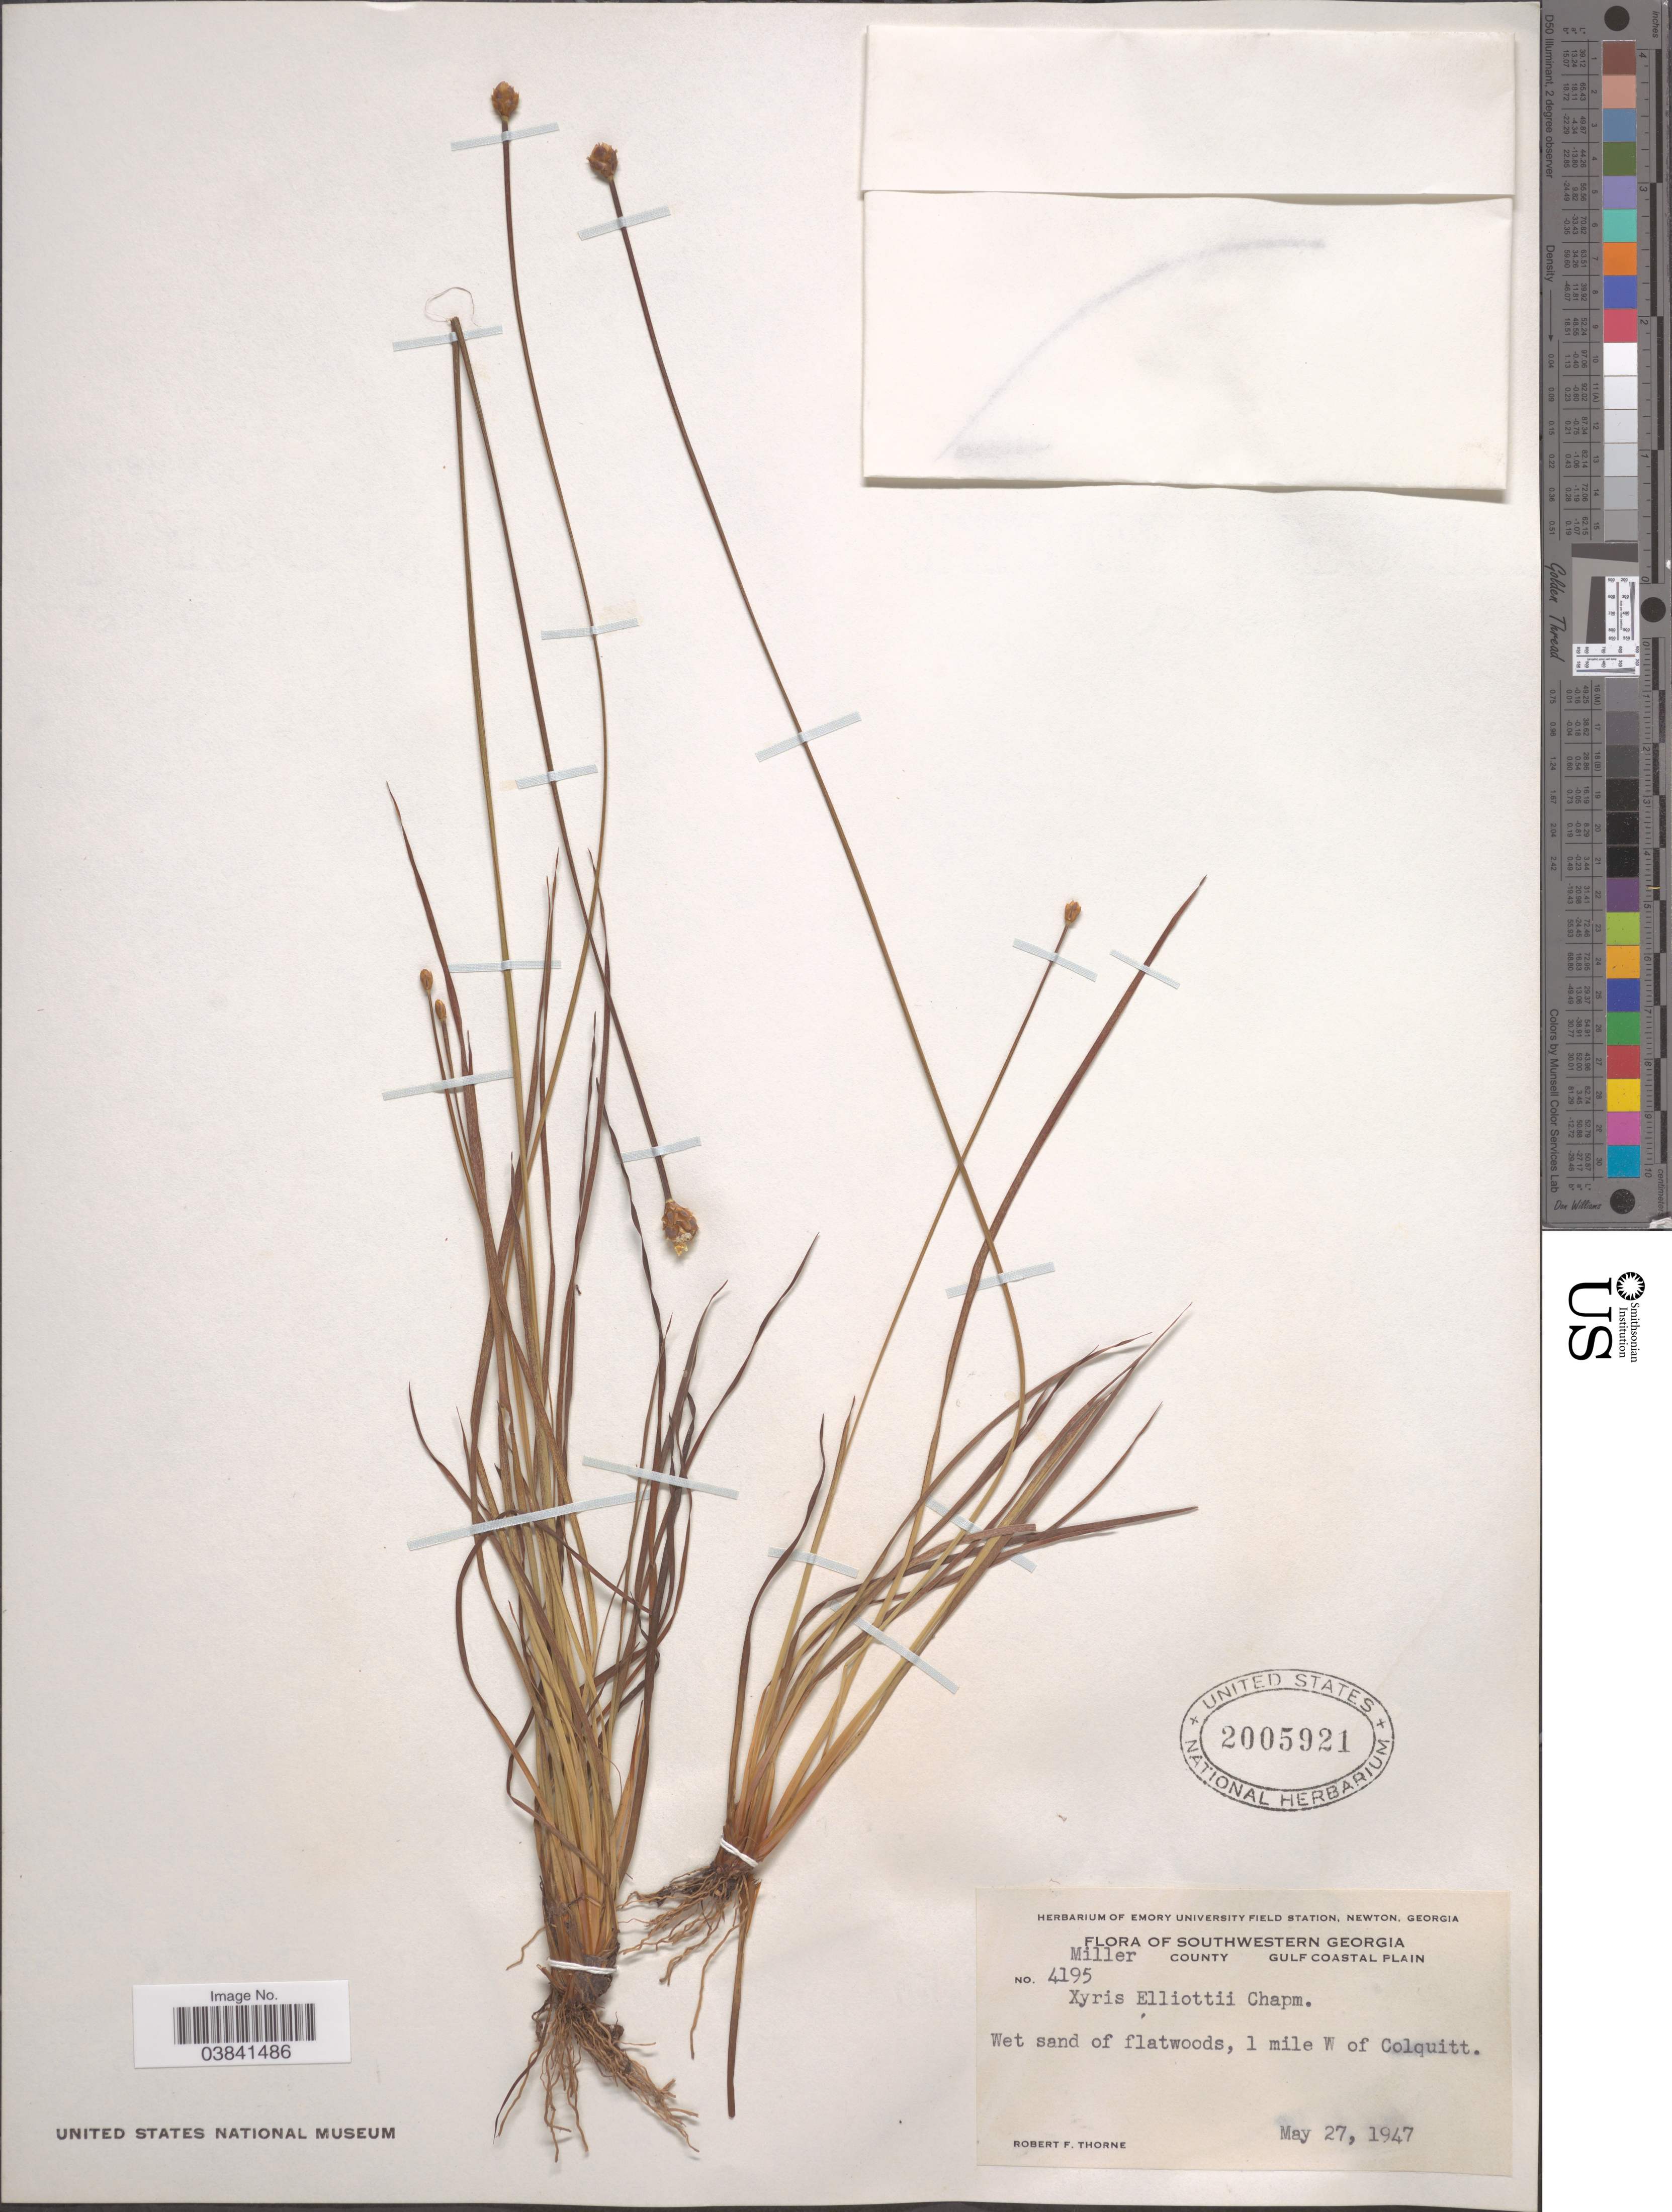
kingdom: Plantae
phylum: Tracheophyta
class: Liliopsida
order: Poales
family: Xyridaceae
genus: Xyris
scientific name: Xyris elliottii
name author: Chapm.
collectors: R. F. Thorne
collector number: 4195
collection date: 1947-05-27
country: United States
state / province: Georgia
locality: Southwestern Georgia. Miller County. Gulf Coastal Plain. Wet sand of flatwoods, 1 mile W of Colquitt.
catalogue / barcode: US 2005921